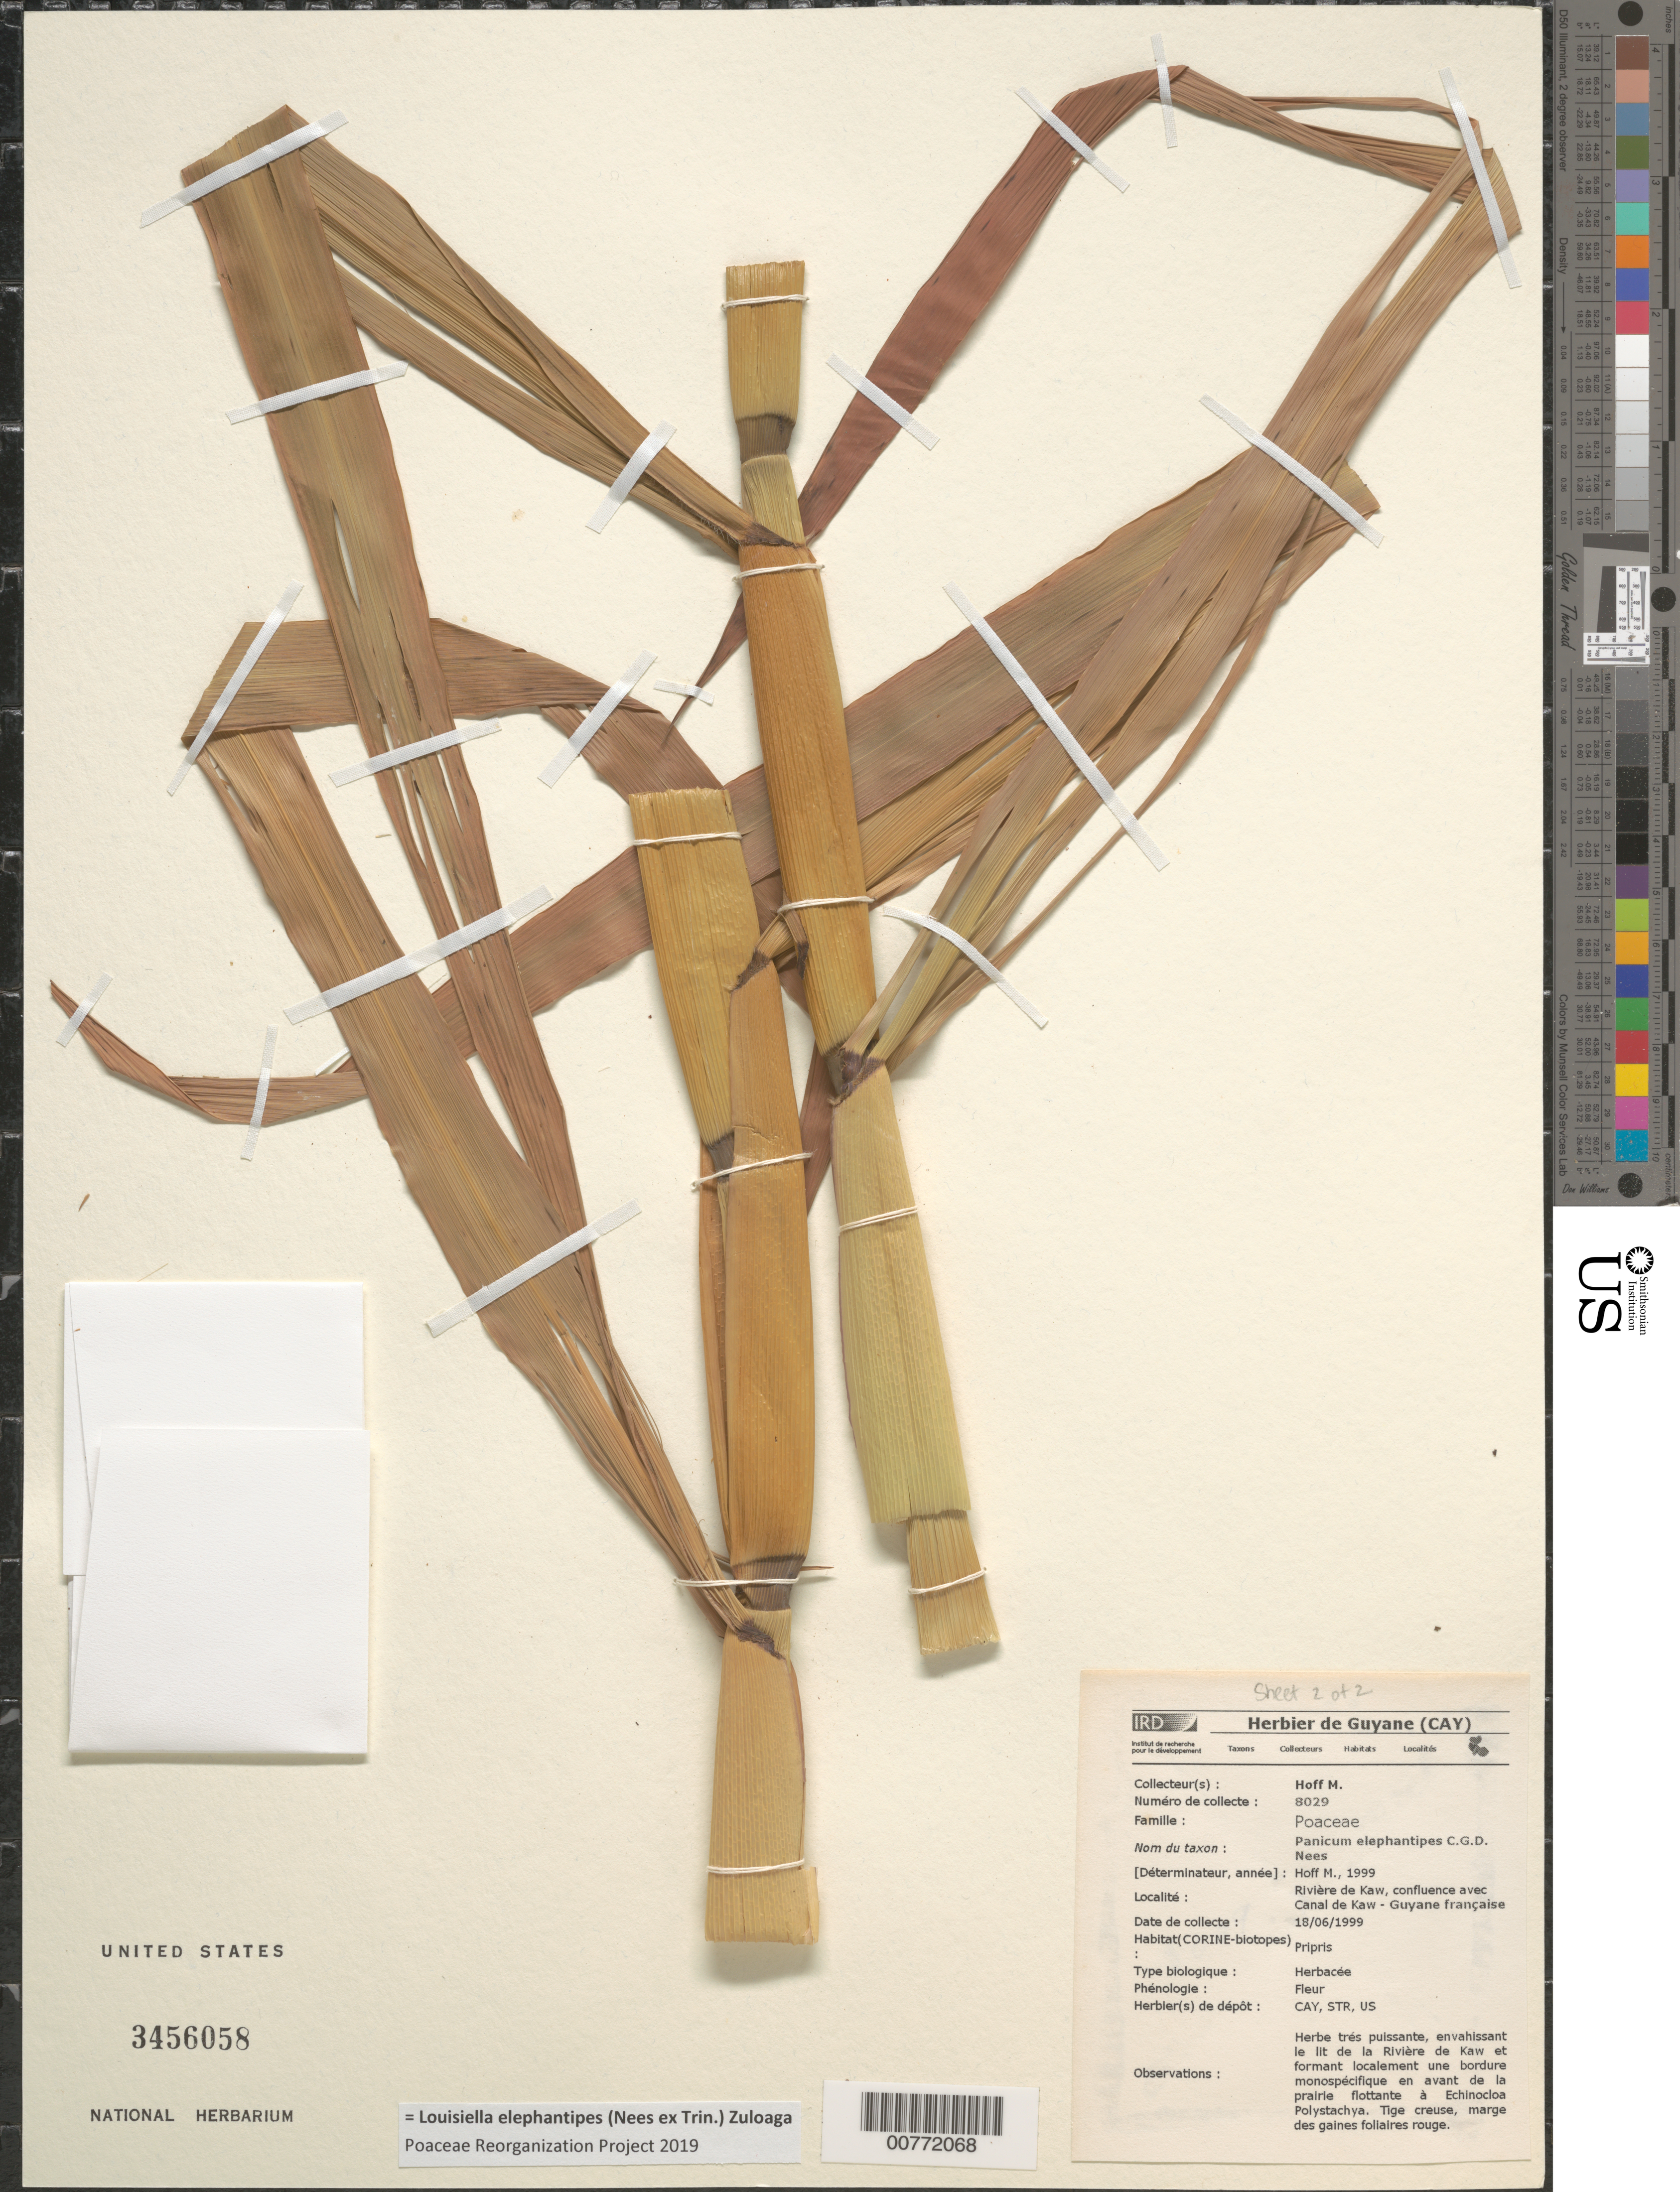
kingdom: Plantae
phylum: Tracheophyta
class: Liliopsida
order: Poales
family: Poaceae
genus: Louisiella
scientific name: Louisiella elephantipes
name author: (Nees ex Trin.) Zuloaga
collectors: M. Hoff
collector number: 8029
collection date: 1999-06-18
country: French Guiana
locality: Rivière de Kaw, confluence avec Canal de Kaw - Guyane française.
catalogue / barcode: US 3456058